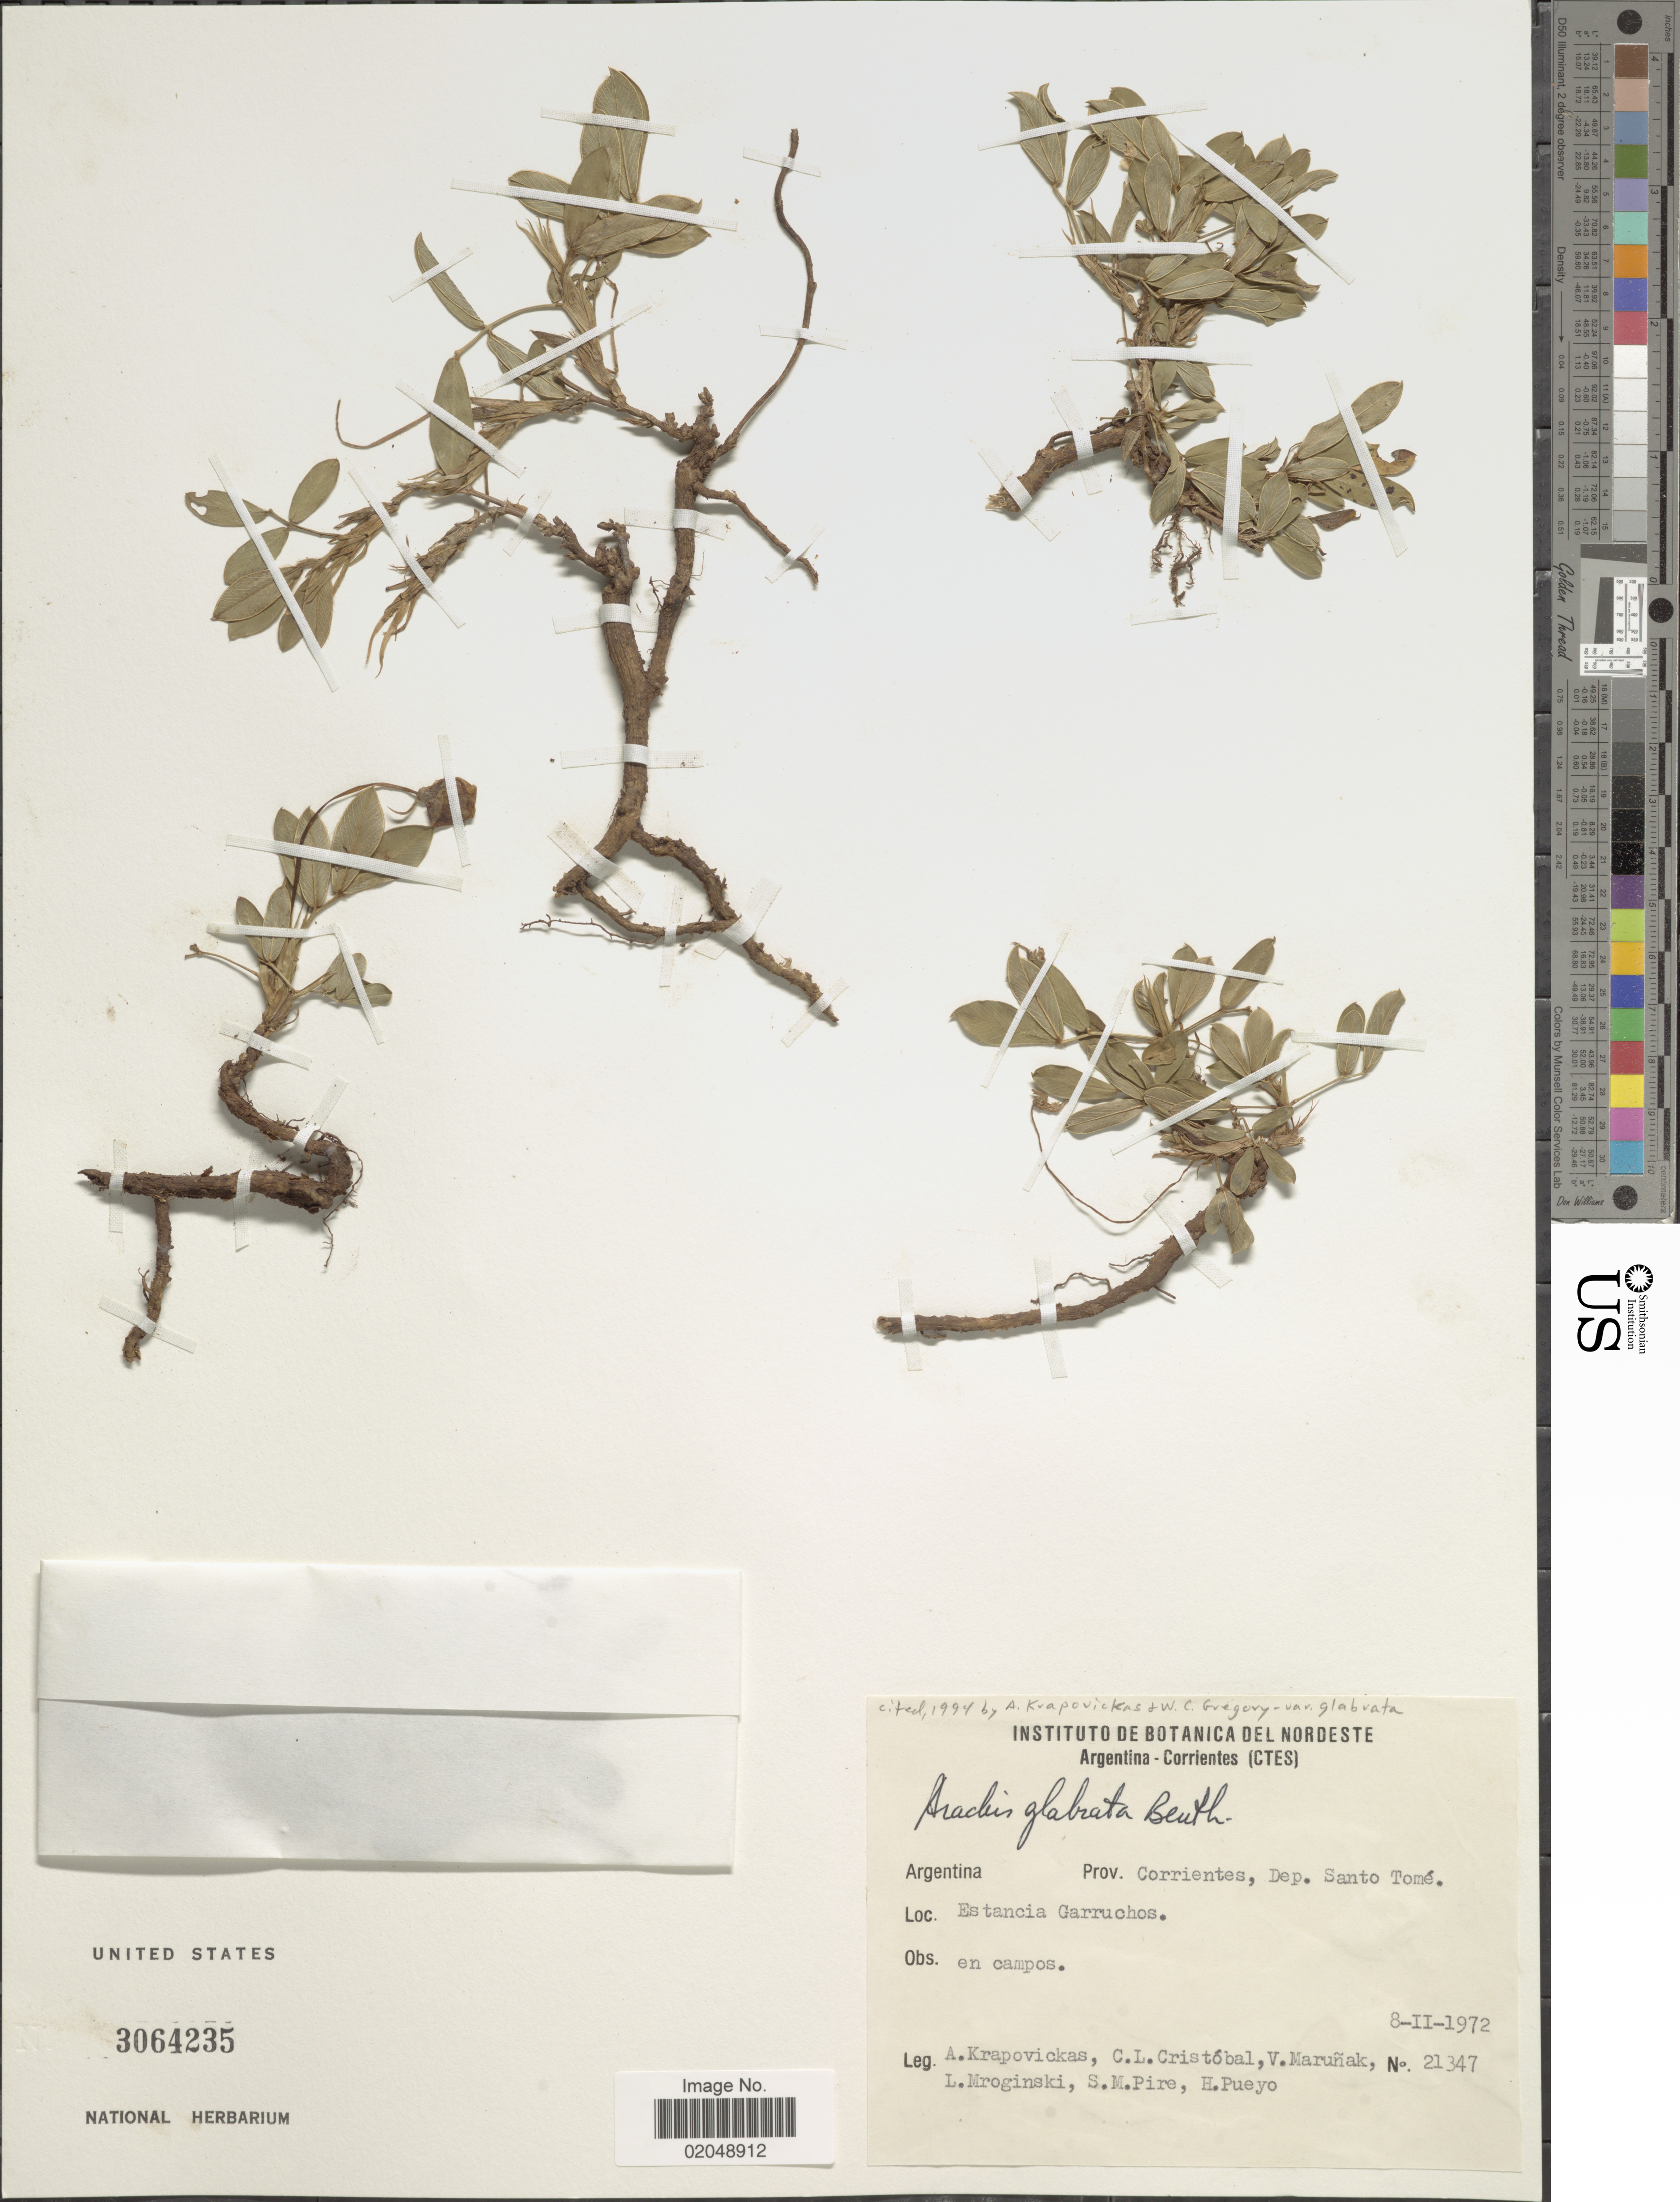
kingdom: Plantae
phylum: Tracheophyta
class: Magnoliopsida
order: Fabales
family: Fabaceae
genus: Arachis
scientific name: Arachis glabrata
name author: Benth.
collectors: A. Krapovickas, C. L. Cristóbal, V. Maruñak, L. Mroginski & et al.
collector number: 21347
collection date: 1972-02-08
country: Argentina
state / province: Corrientes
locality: Dept. Santo Tomé, Estancia Garruchos, en campos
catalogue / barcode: US 3064235